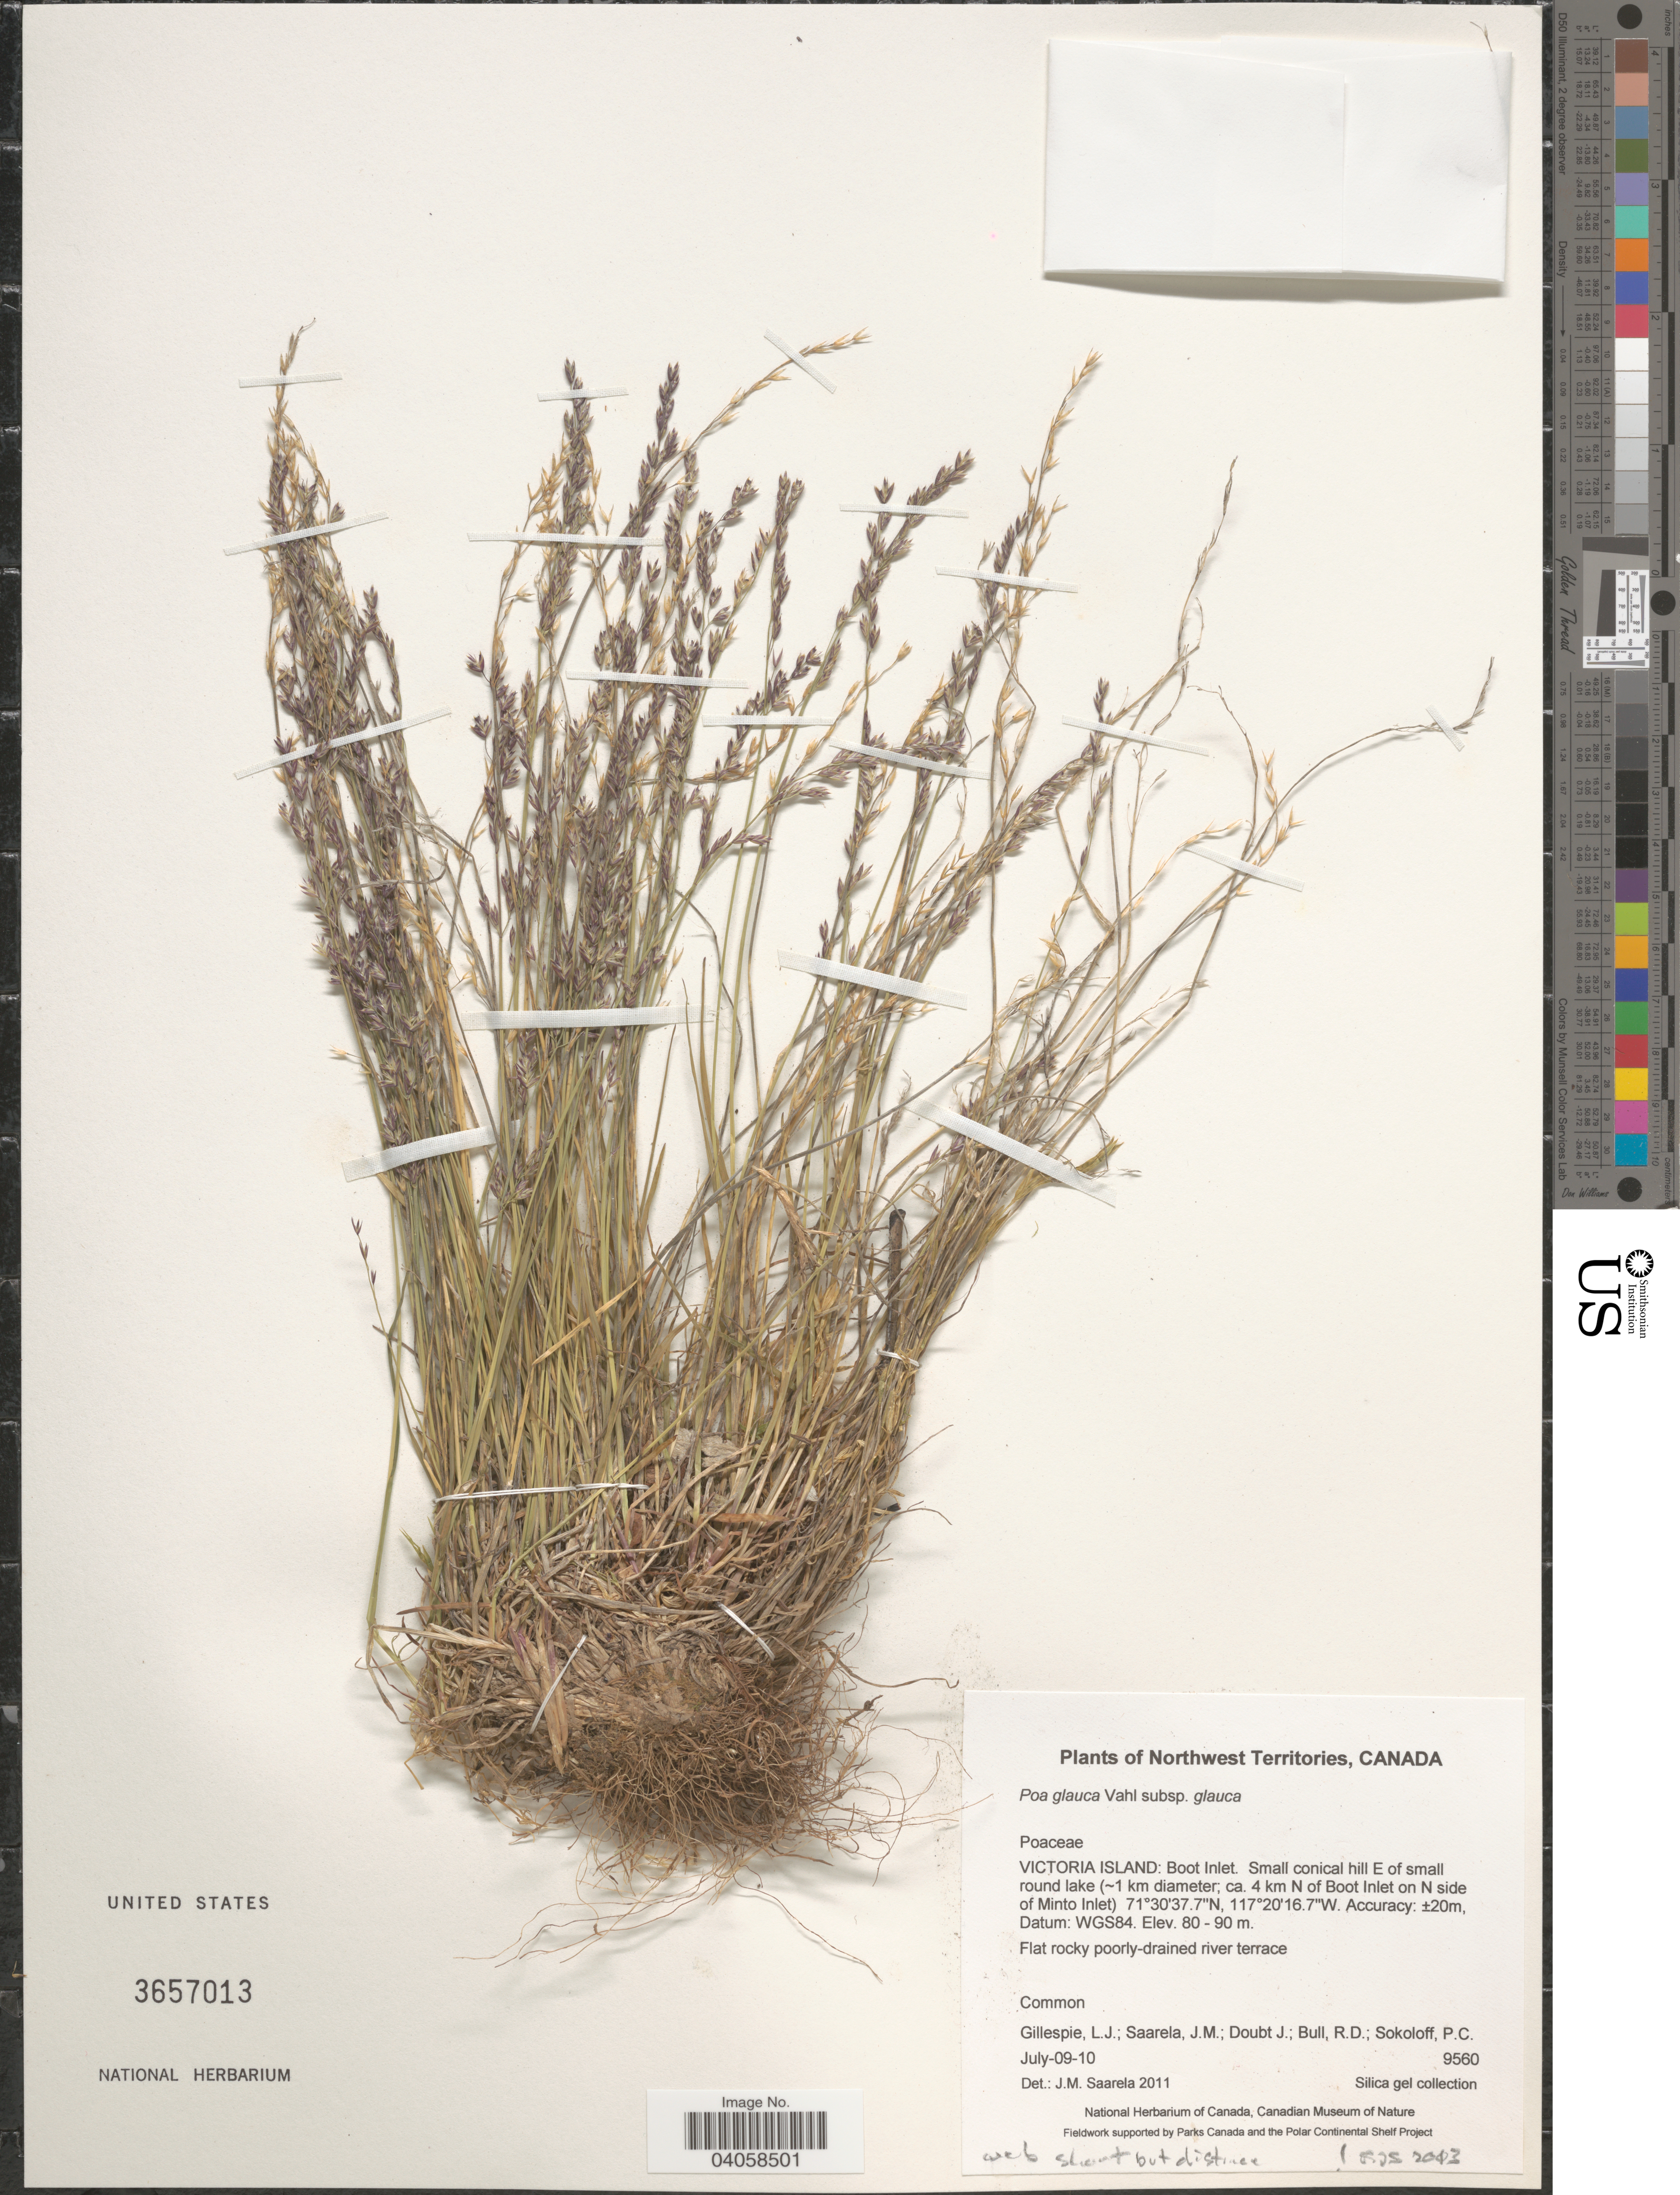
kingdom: Plantae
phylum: Tracheophyta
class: Liliopsida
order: Poales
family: Poaceae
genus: Poa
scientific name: Poa glauca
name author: Vahl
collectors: L. Gillespie, J. Saarela, J. Doubt, R. Bull & P. Sokoloff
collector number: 9560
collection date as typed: Transcribed d/m/y: 9/7/10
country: Canada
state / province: Northwest Territories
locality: Victoria Island: Boot Inlet. Small conical hill E of small round lake (~1 km diameter; ca. 4 km N of Boot Inlet on N side of Minto Inlet). Datum: WGS84.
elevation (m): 80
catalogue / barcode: US 3657013